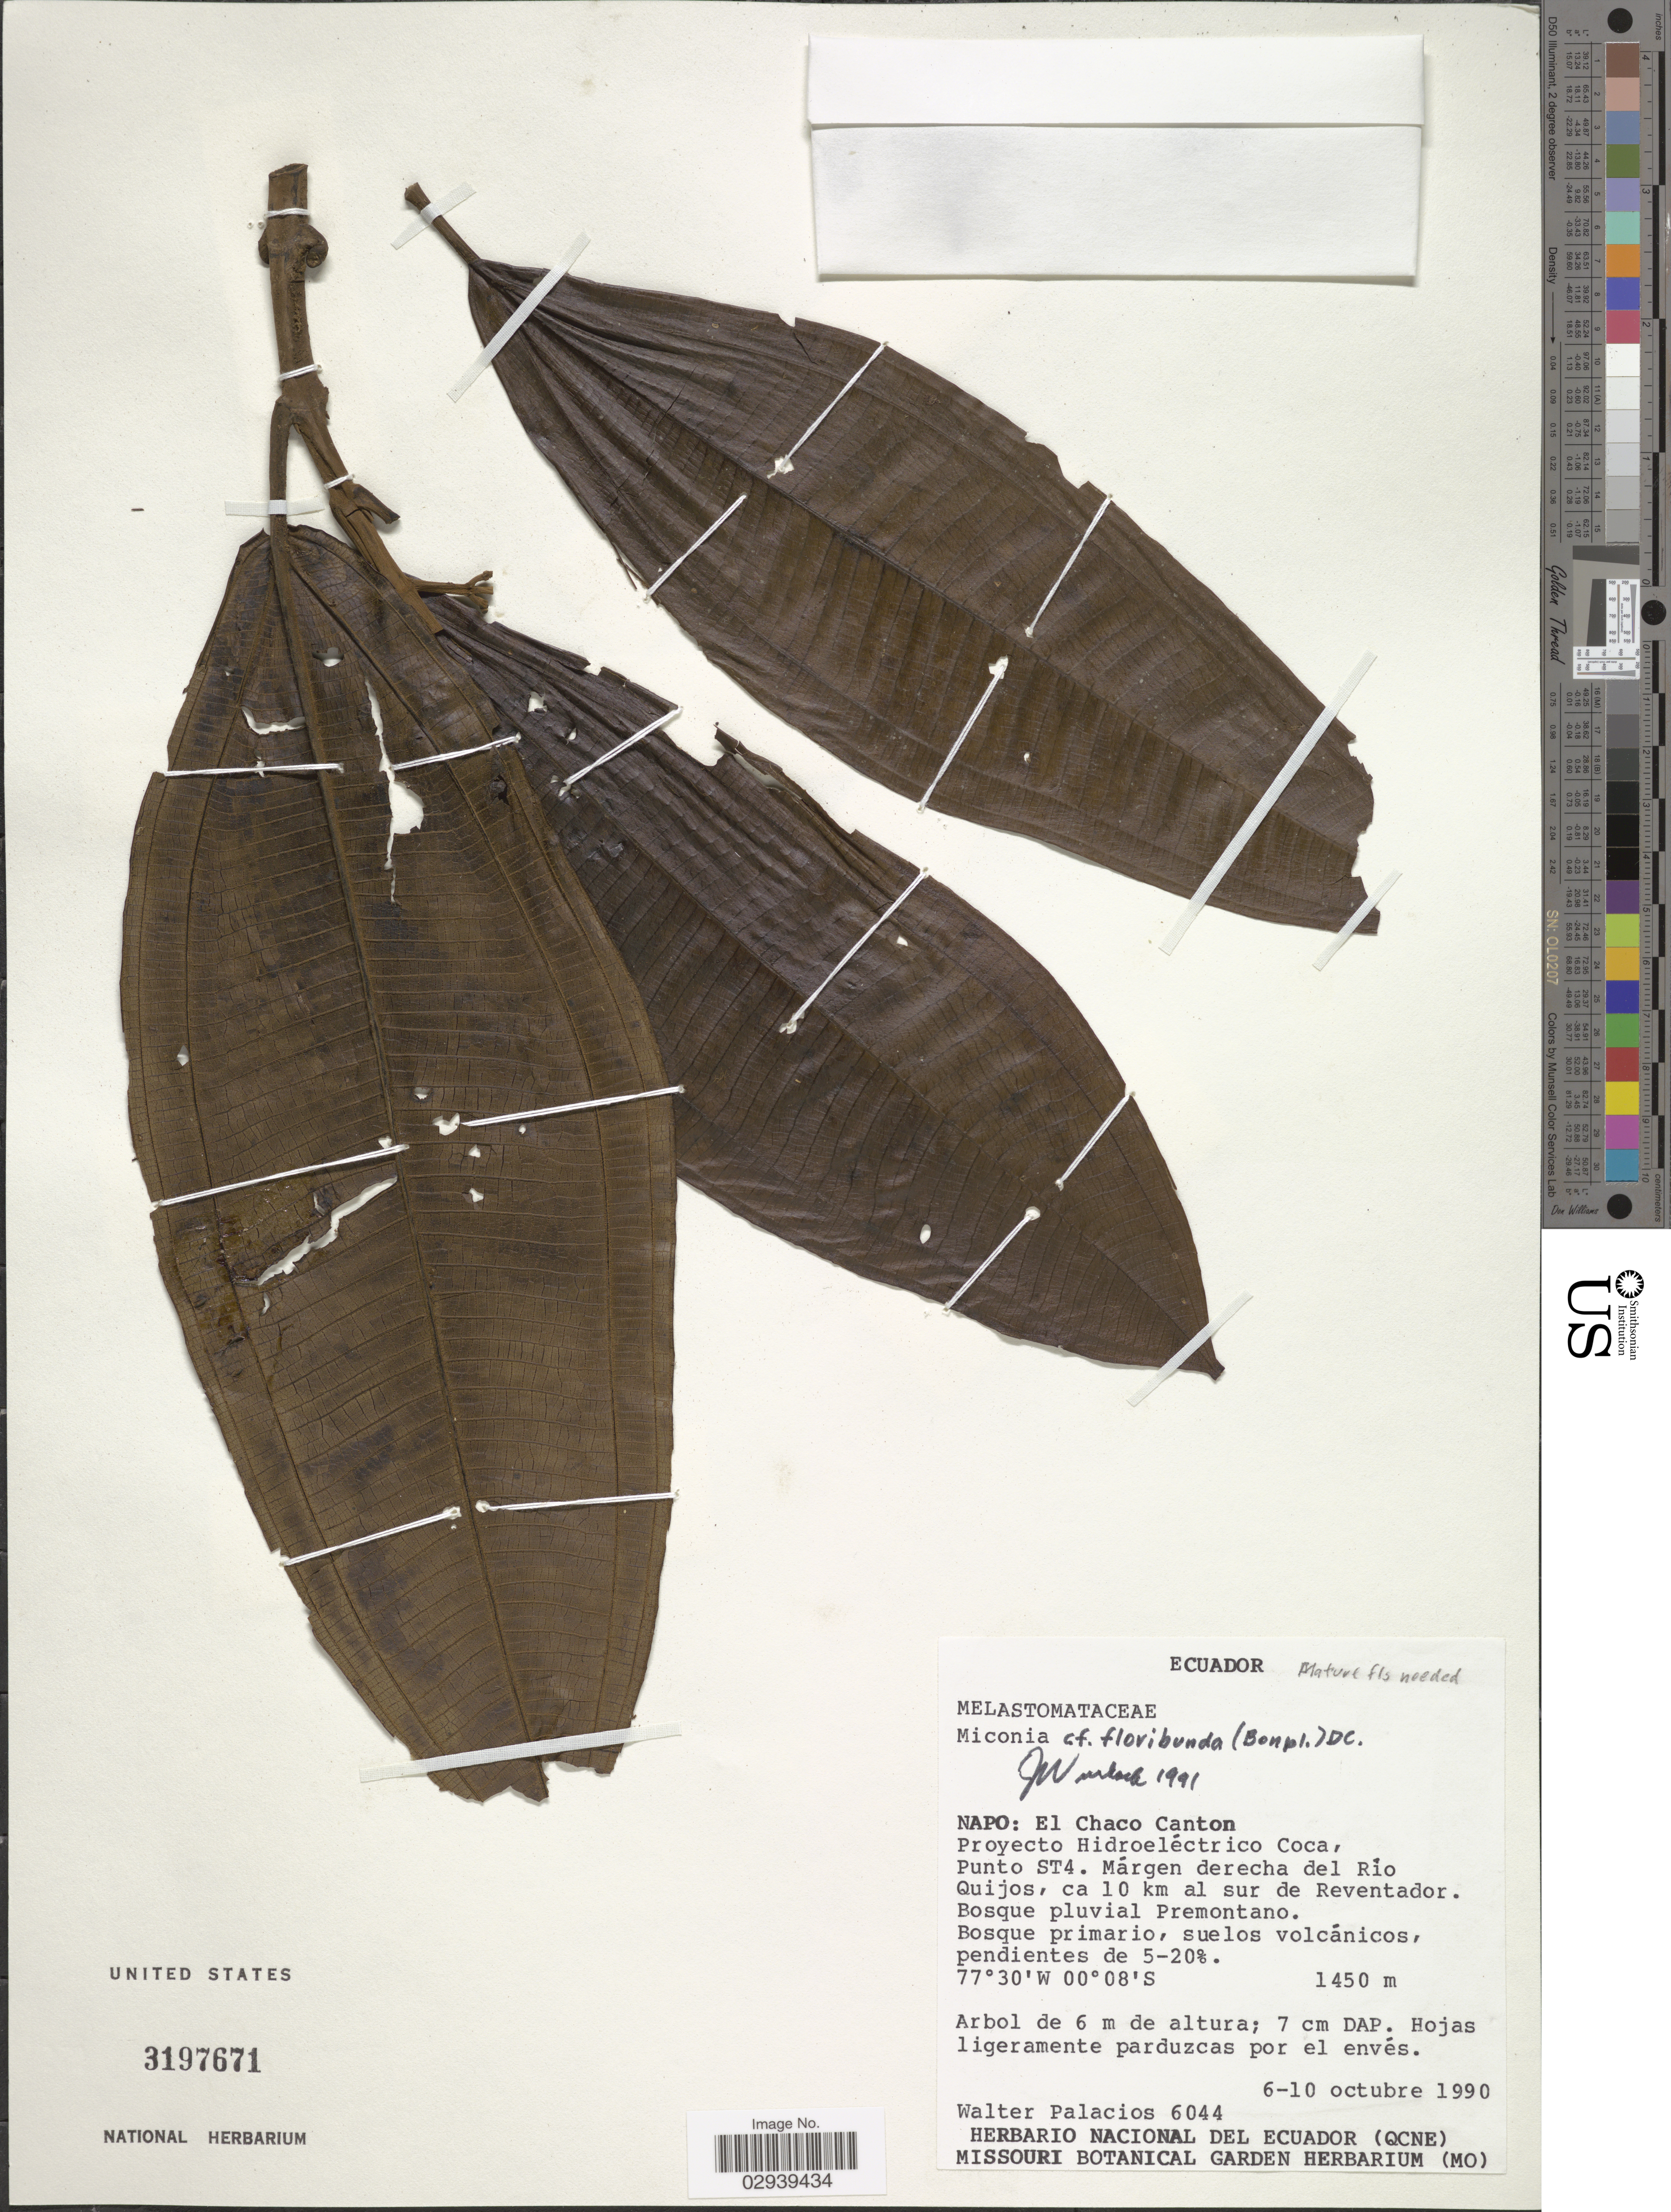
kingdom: Plantae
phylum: Tracheophyta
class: Magnoliopsida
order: Myrtales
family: Melastomataceae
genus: Miconia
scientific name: Miconia floribunda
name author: (Bonpl.) DC.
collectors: W. Palacios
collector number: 6044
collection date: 1990-10-06/1990-10-10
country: Ecuador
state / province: Napo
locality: El Chaco Canton, Proyecto Hidroeléctrico Coca, Punto ST4. Márgen derecha del Rio Quijos, ca 10 km al sur de Reventador.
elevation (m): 1450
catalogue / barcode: US 3197671